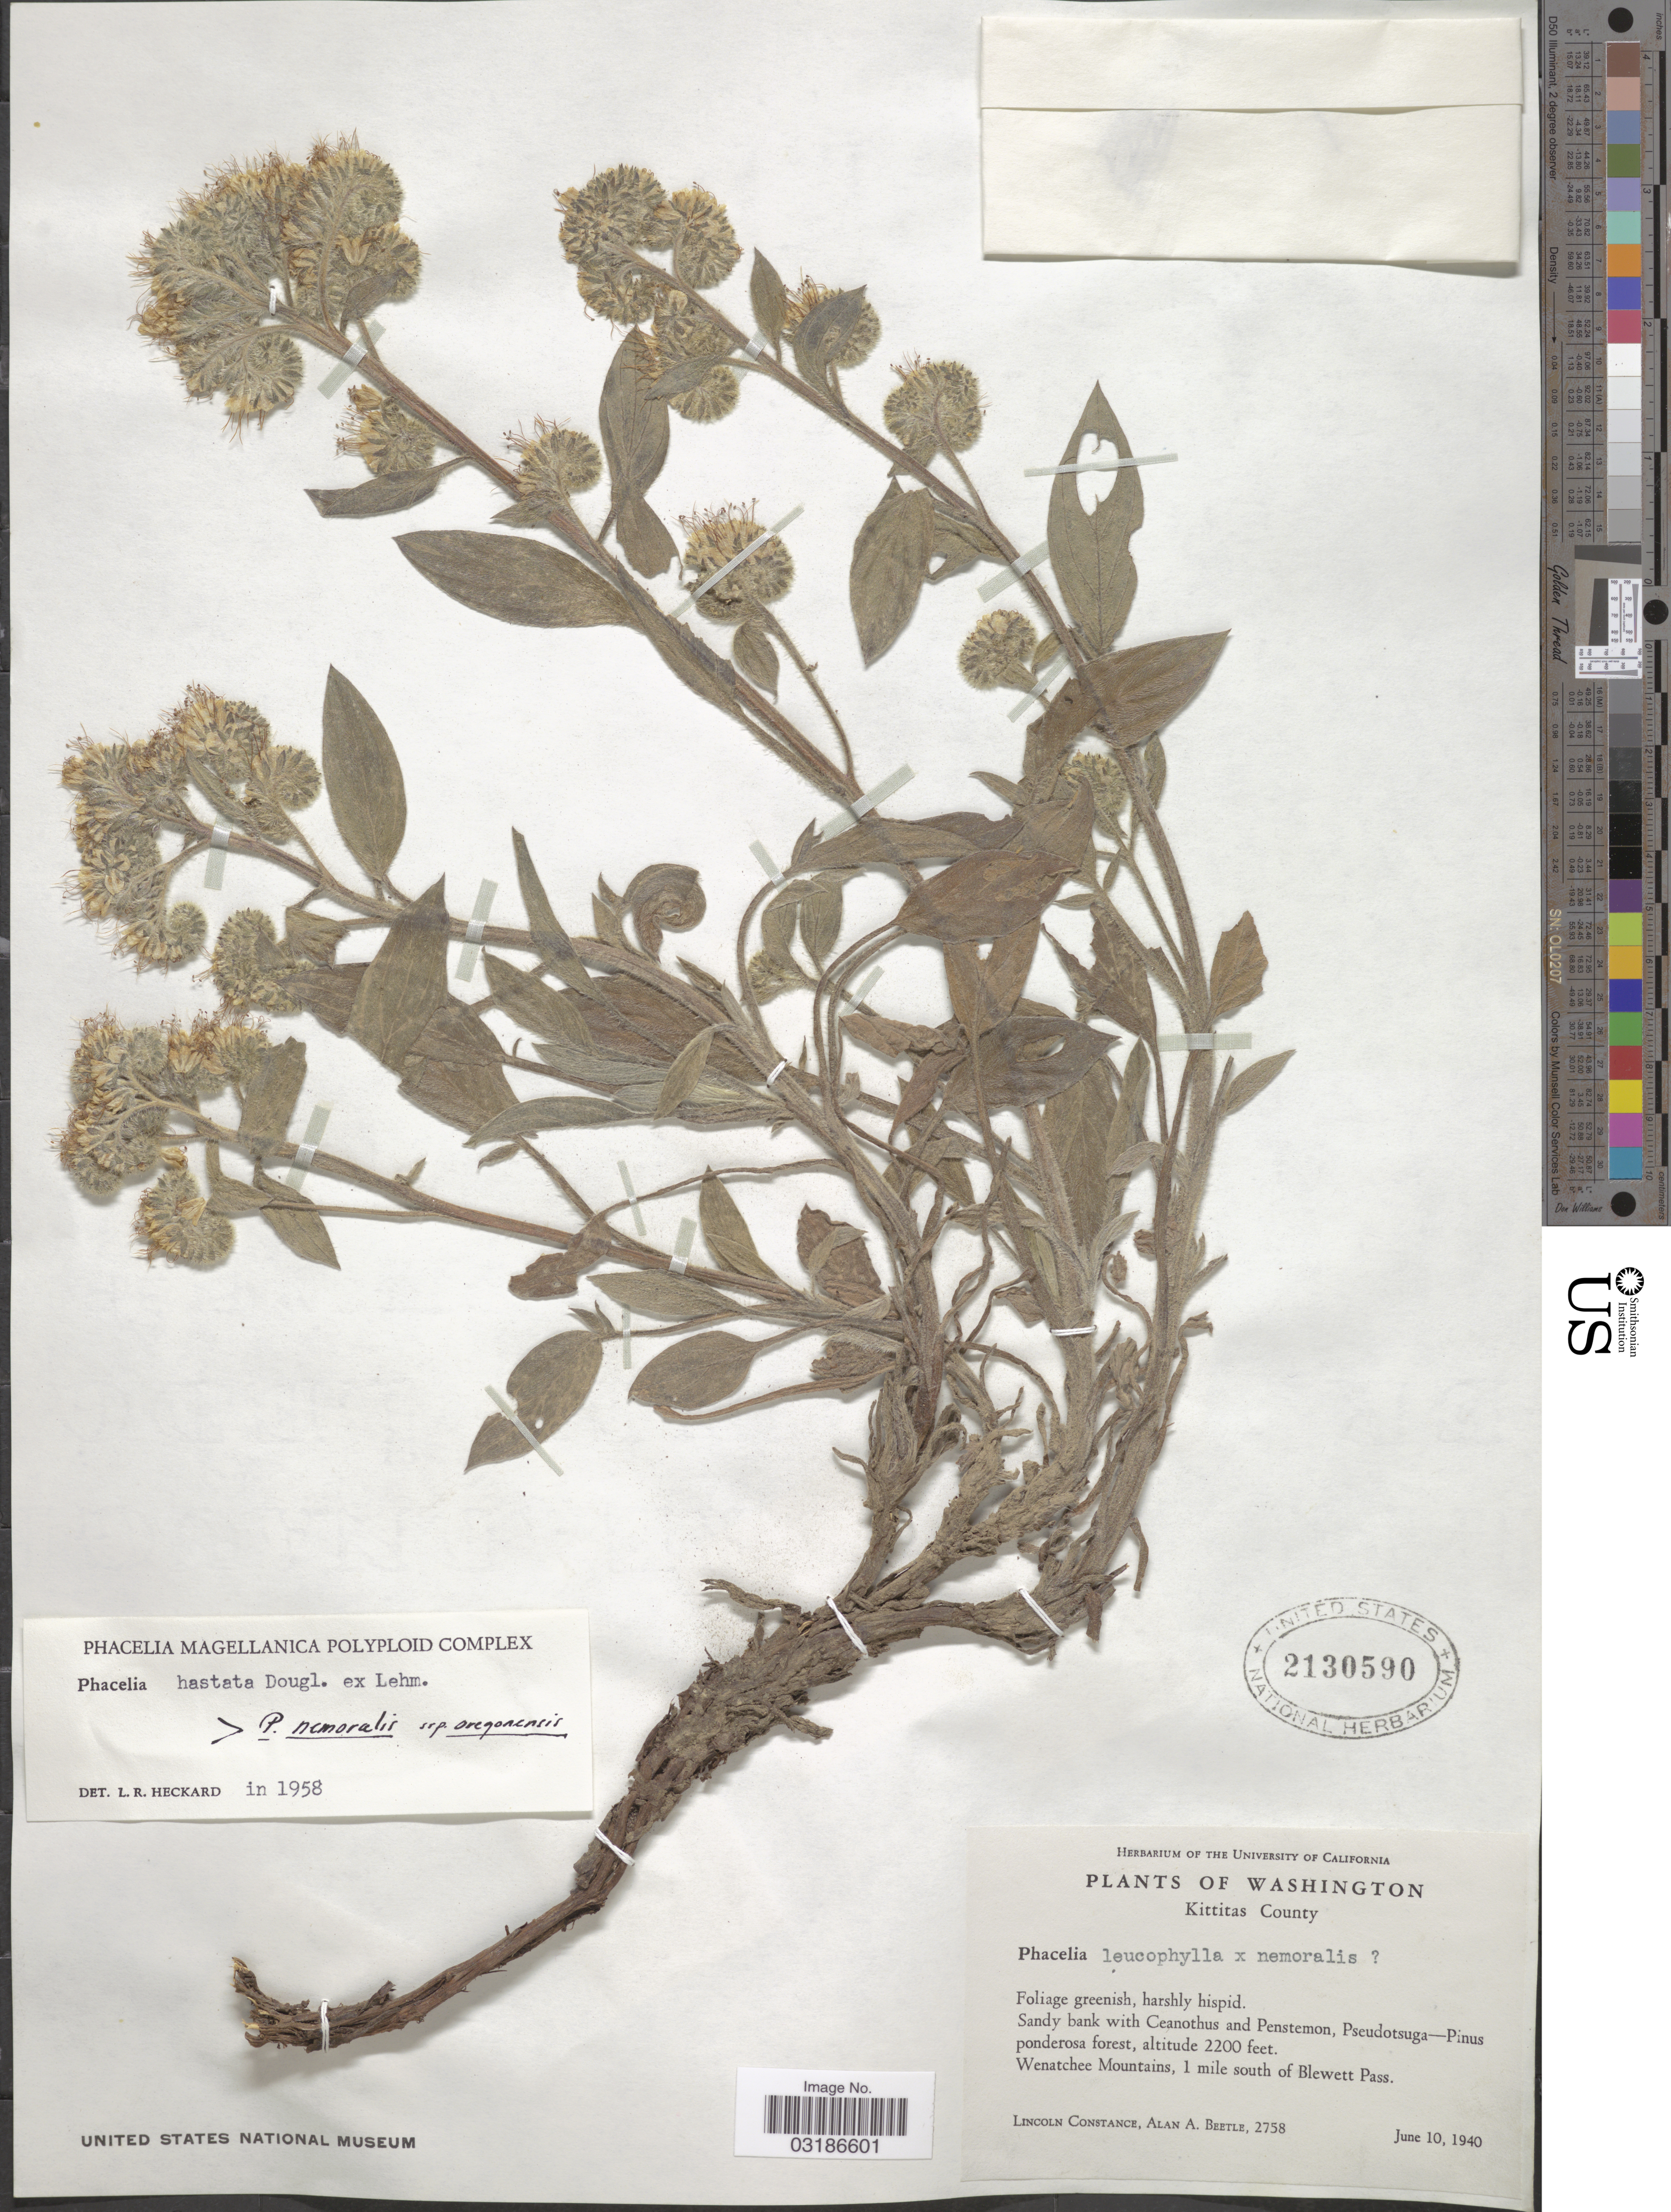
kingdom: Plantae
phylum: Tracheophyta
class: Magnoliopsida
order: Boraginales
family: Hydrophyllaceae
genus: Phacelia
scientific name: Phacelia hastata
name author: Douglas ex Lehm.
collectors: L. Constance & A. A. Beetle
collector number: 2758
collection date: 1940-06-10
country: United States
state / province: Washington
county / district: Kittitas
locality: Kittitas County, Wenatchee Mountains, 1 mile south of Blewett Pass.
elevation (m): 671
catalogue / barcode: US 2130590